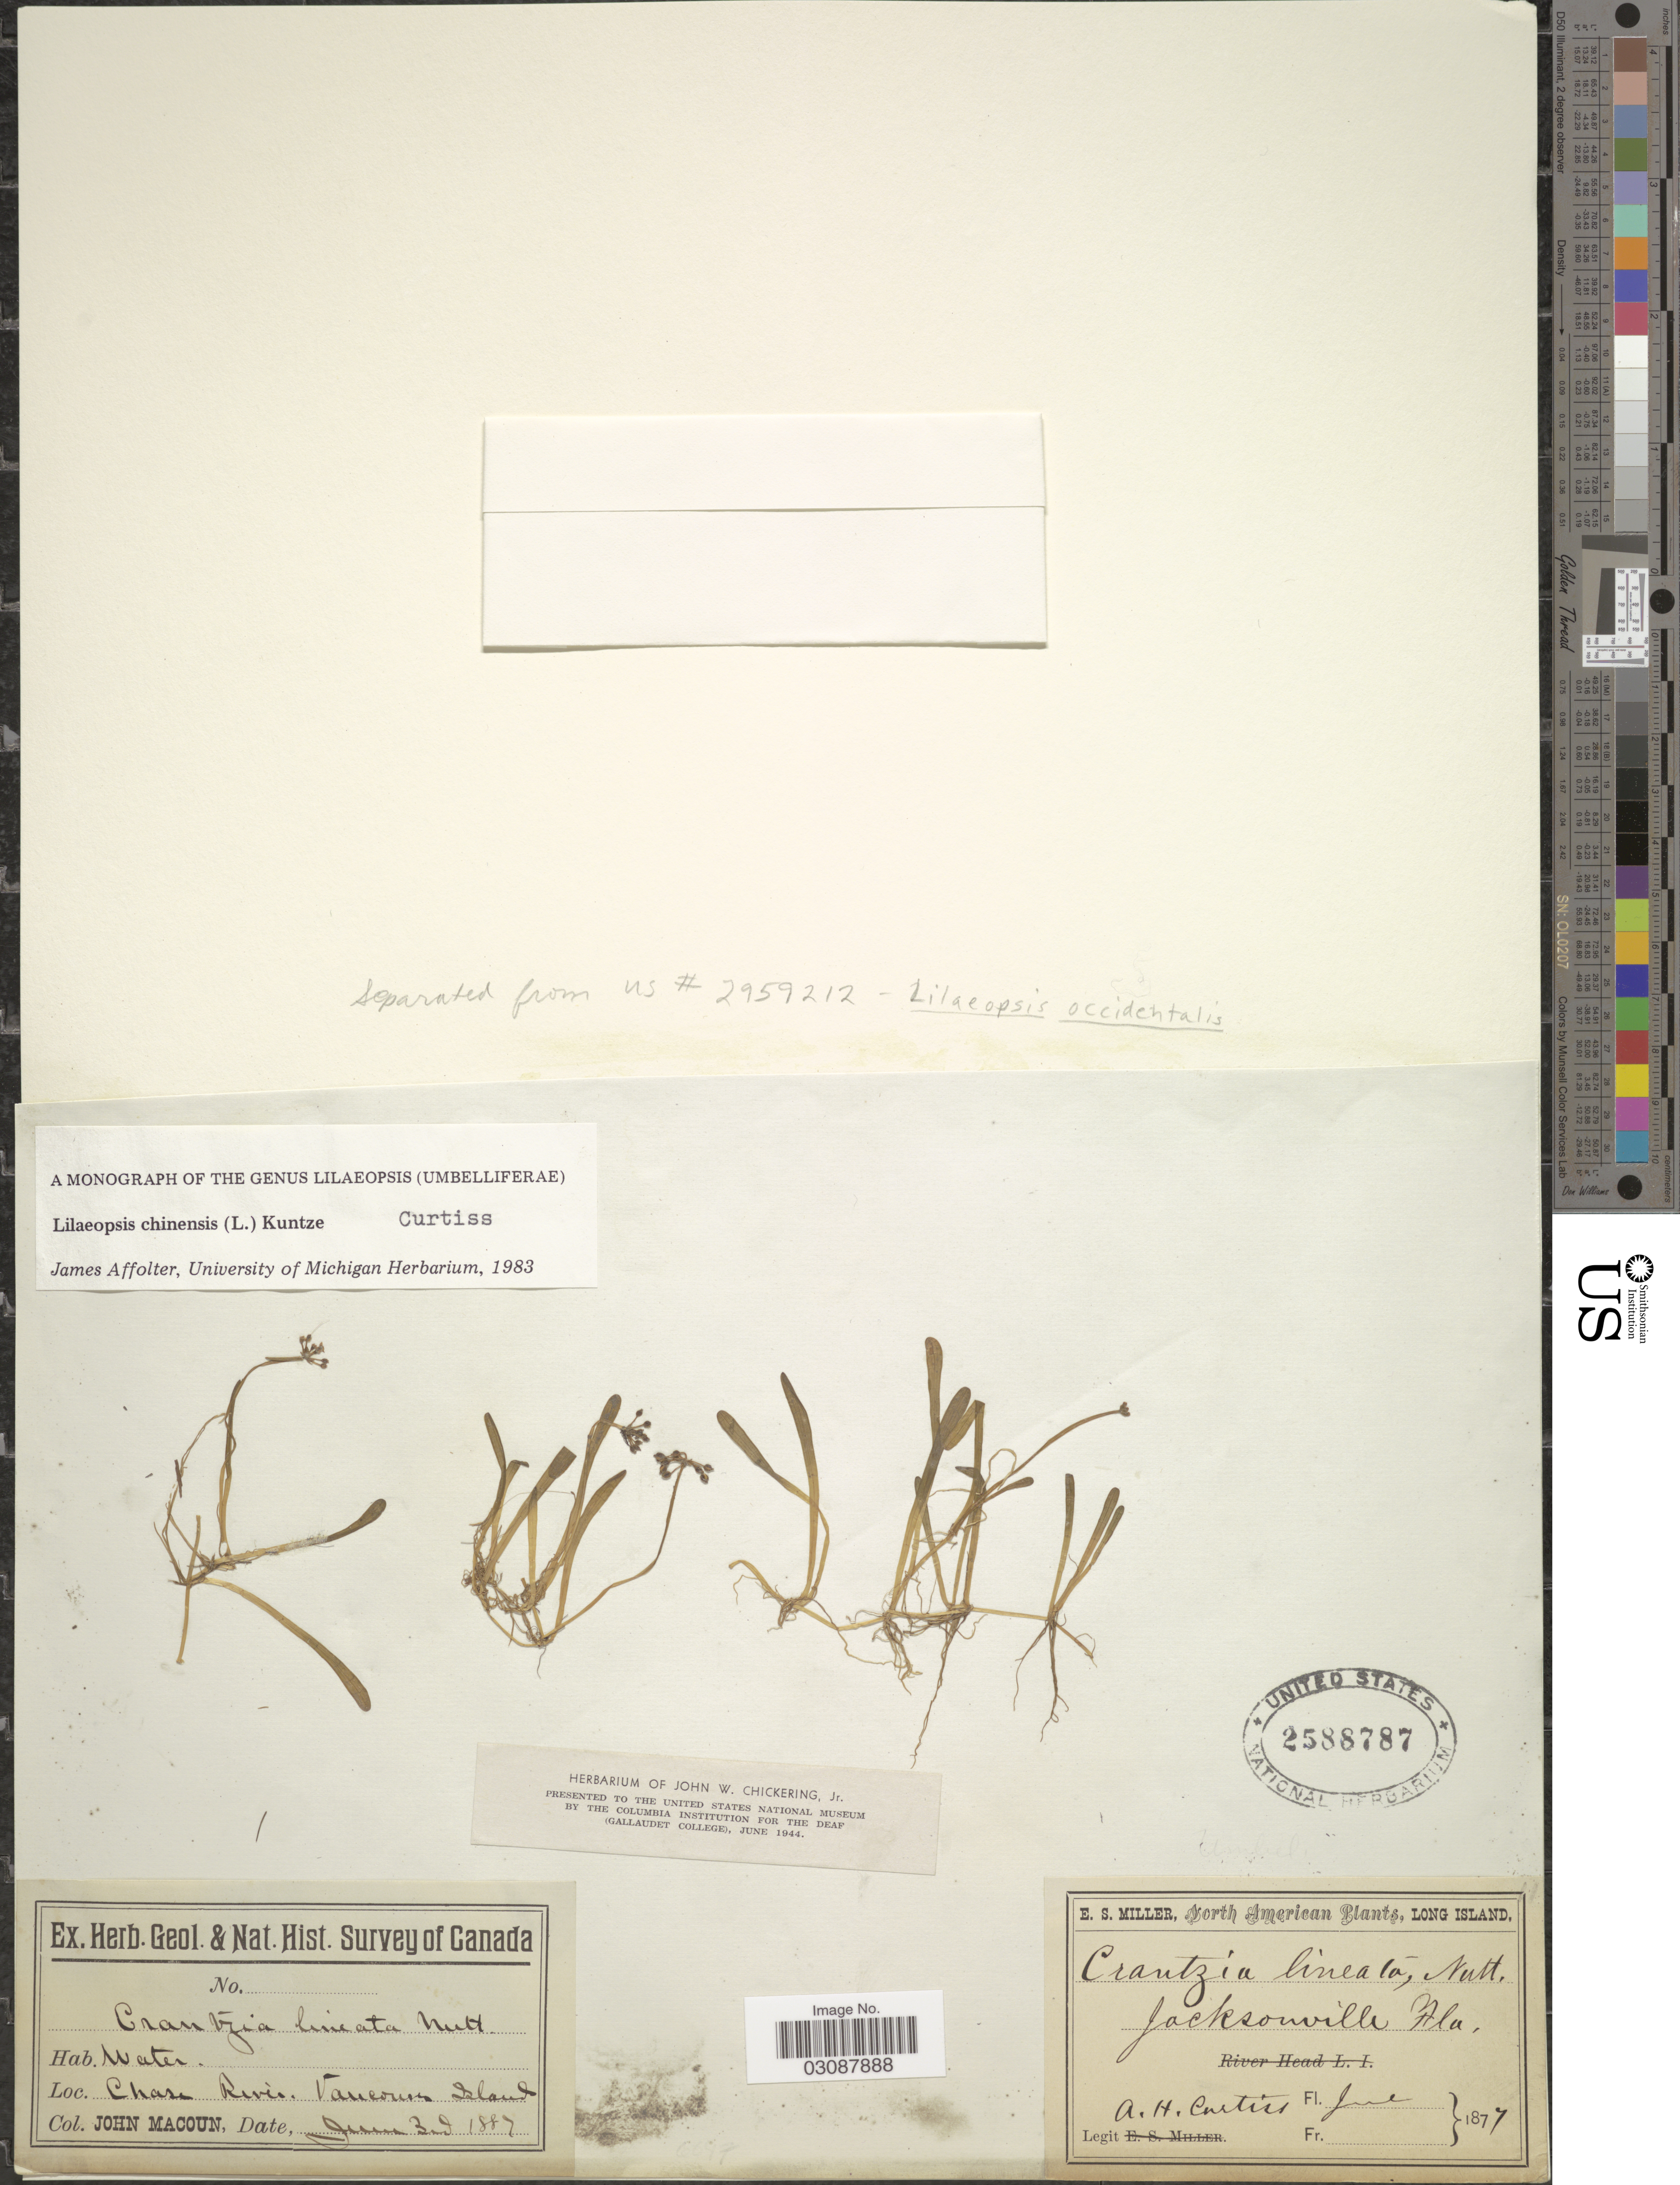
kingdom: Plantae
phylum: Tracheophyta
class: Magnoliopsida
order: Apiales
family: Apiaceae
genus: Lilaeopsis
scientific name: Lilaeopsis chinensis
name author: (L.) Kuntze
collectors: J. Macoun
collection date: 1887-06-03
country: Canada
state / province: British Columbia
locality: Chase River. Vancouver Island.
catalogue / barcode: US 2588787